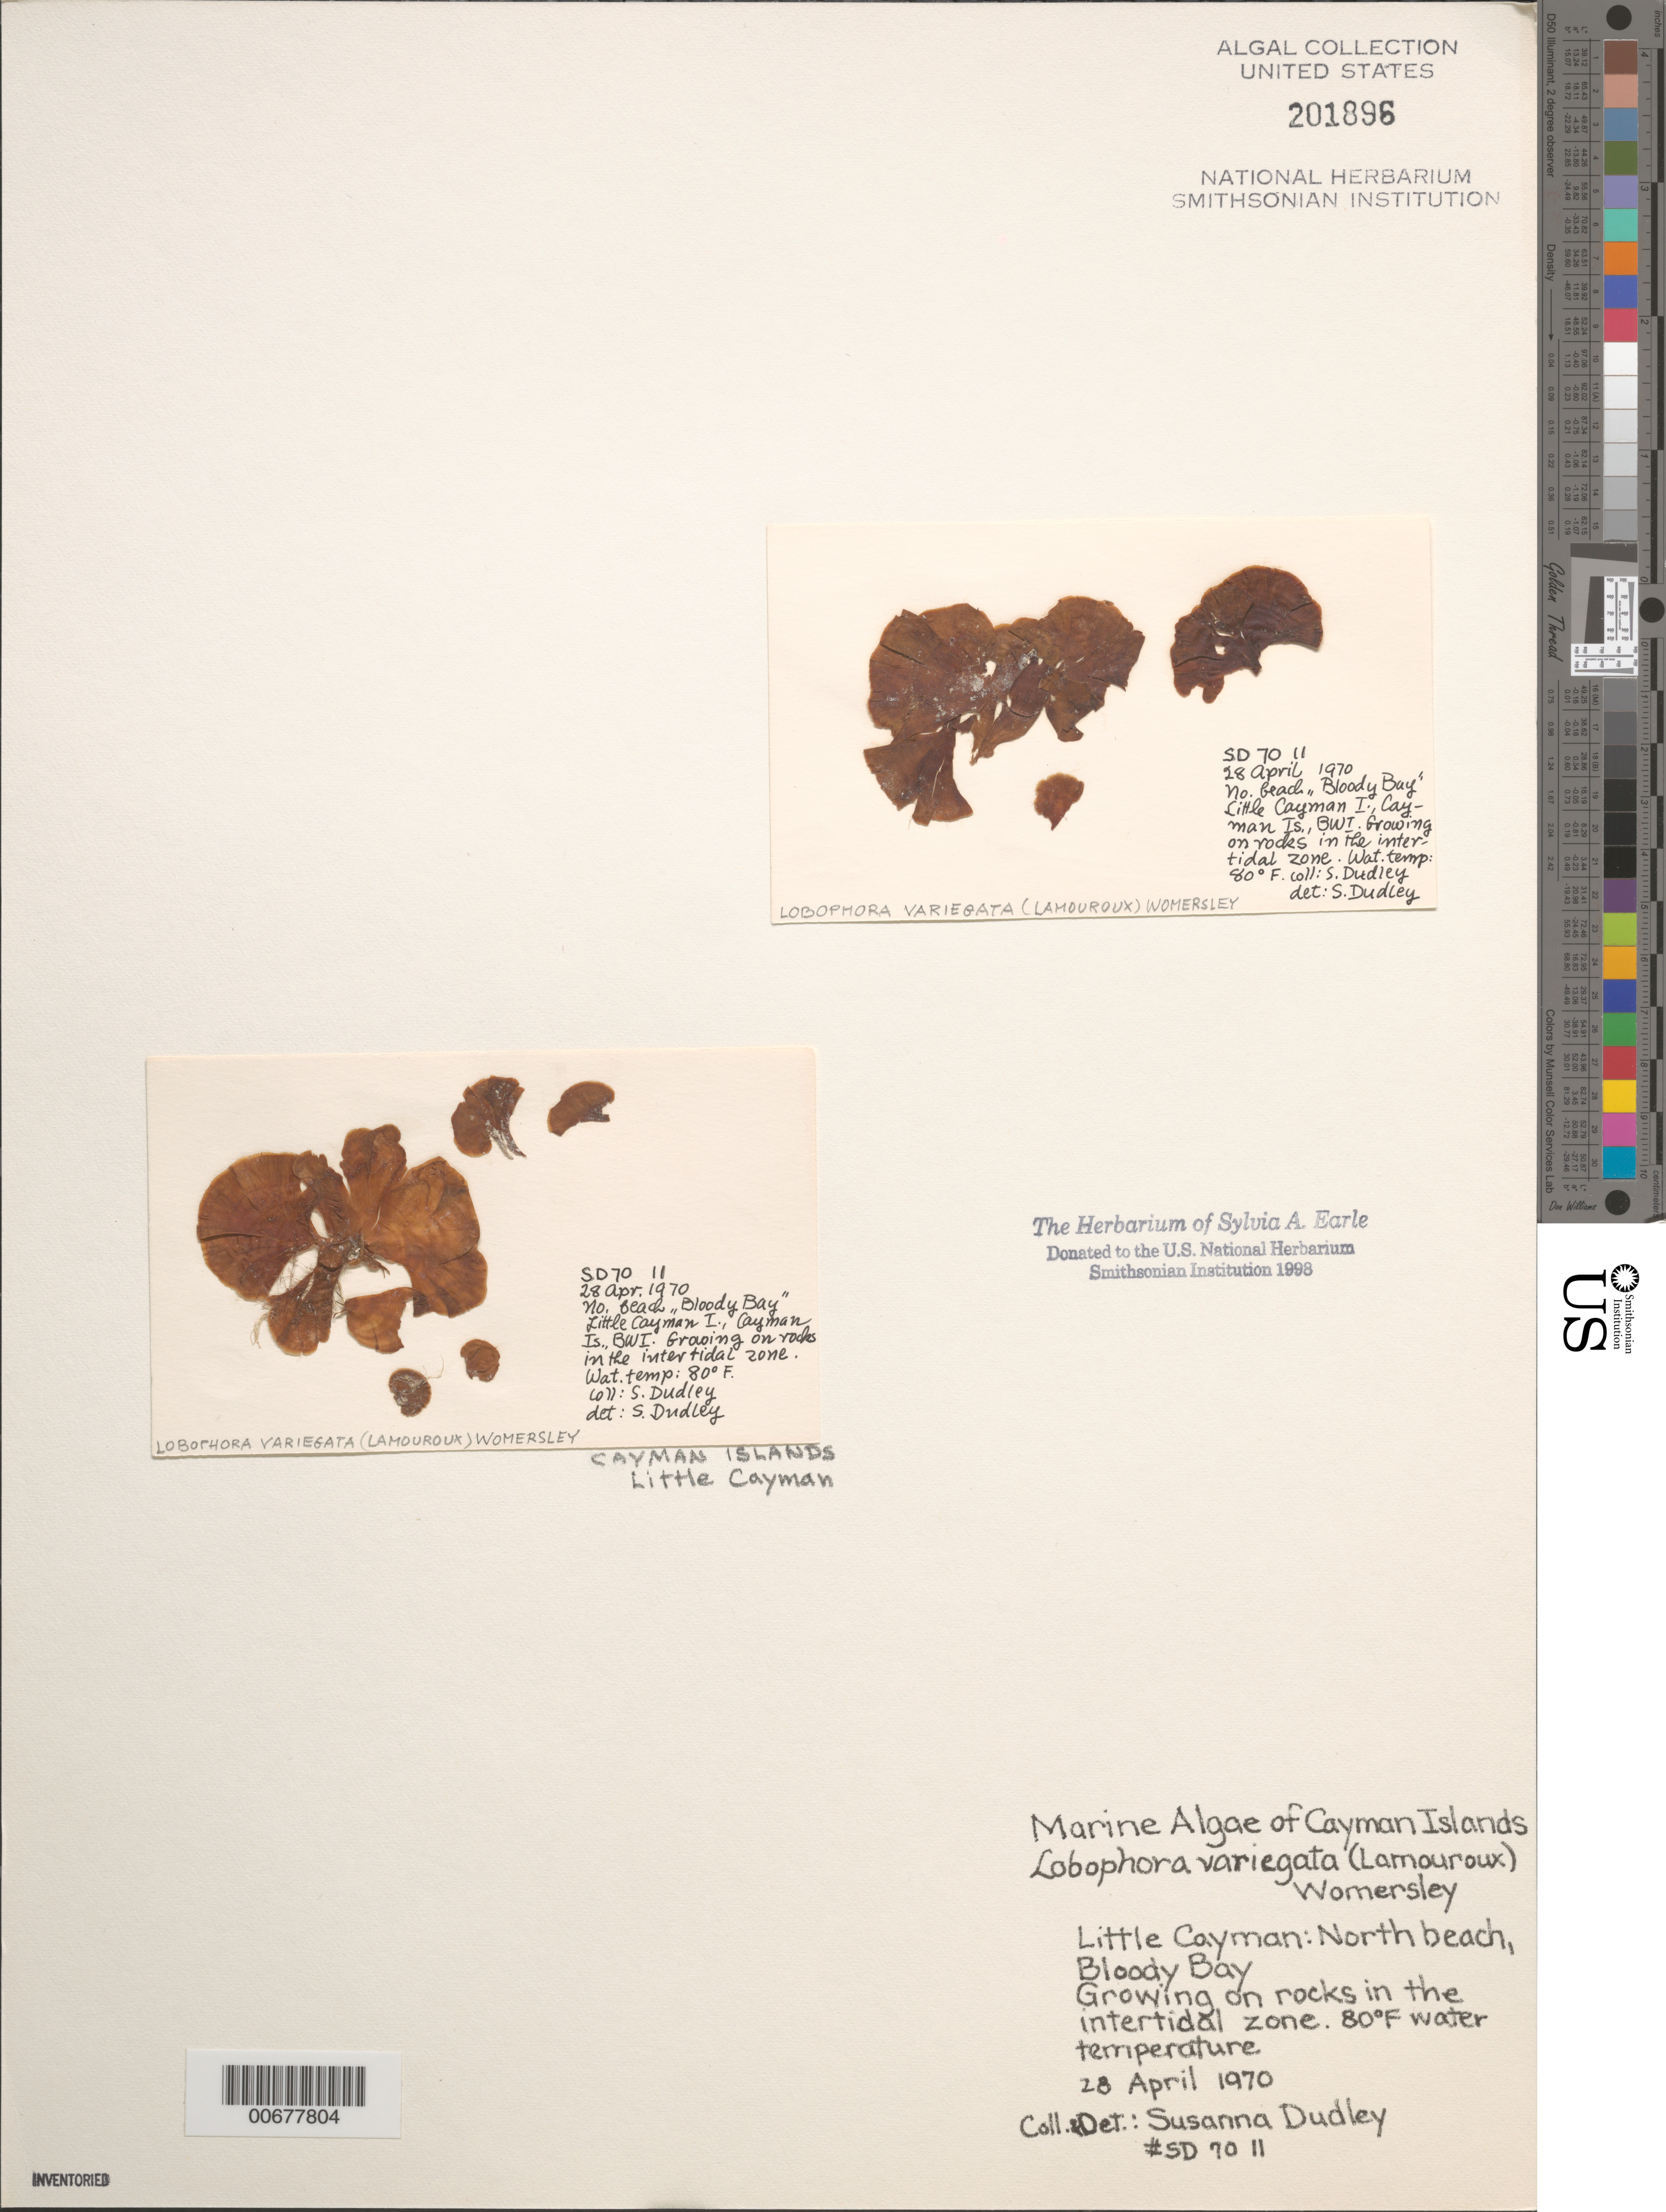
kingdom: Chromista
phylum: Ochrophyta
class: Phaeophyceae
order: Dictyotales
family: Dictyotaceae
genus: Lobophora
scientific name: Lobophora variegata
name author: (J.V.Lamouroux) Womersley & E.C. Oliveira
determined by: Dudley, S.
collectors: S. Dudley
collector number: SD 70 11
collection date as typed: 28 Apr 1970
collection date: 1970-04-28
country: Cayman Islands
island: Little Cayman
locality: Bloody Bay, north beach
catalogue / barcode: US 201896